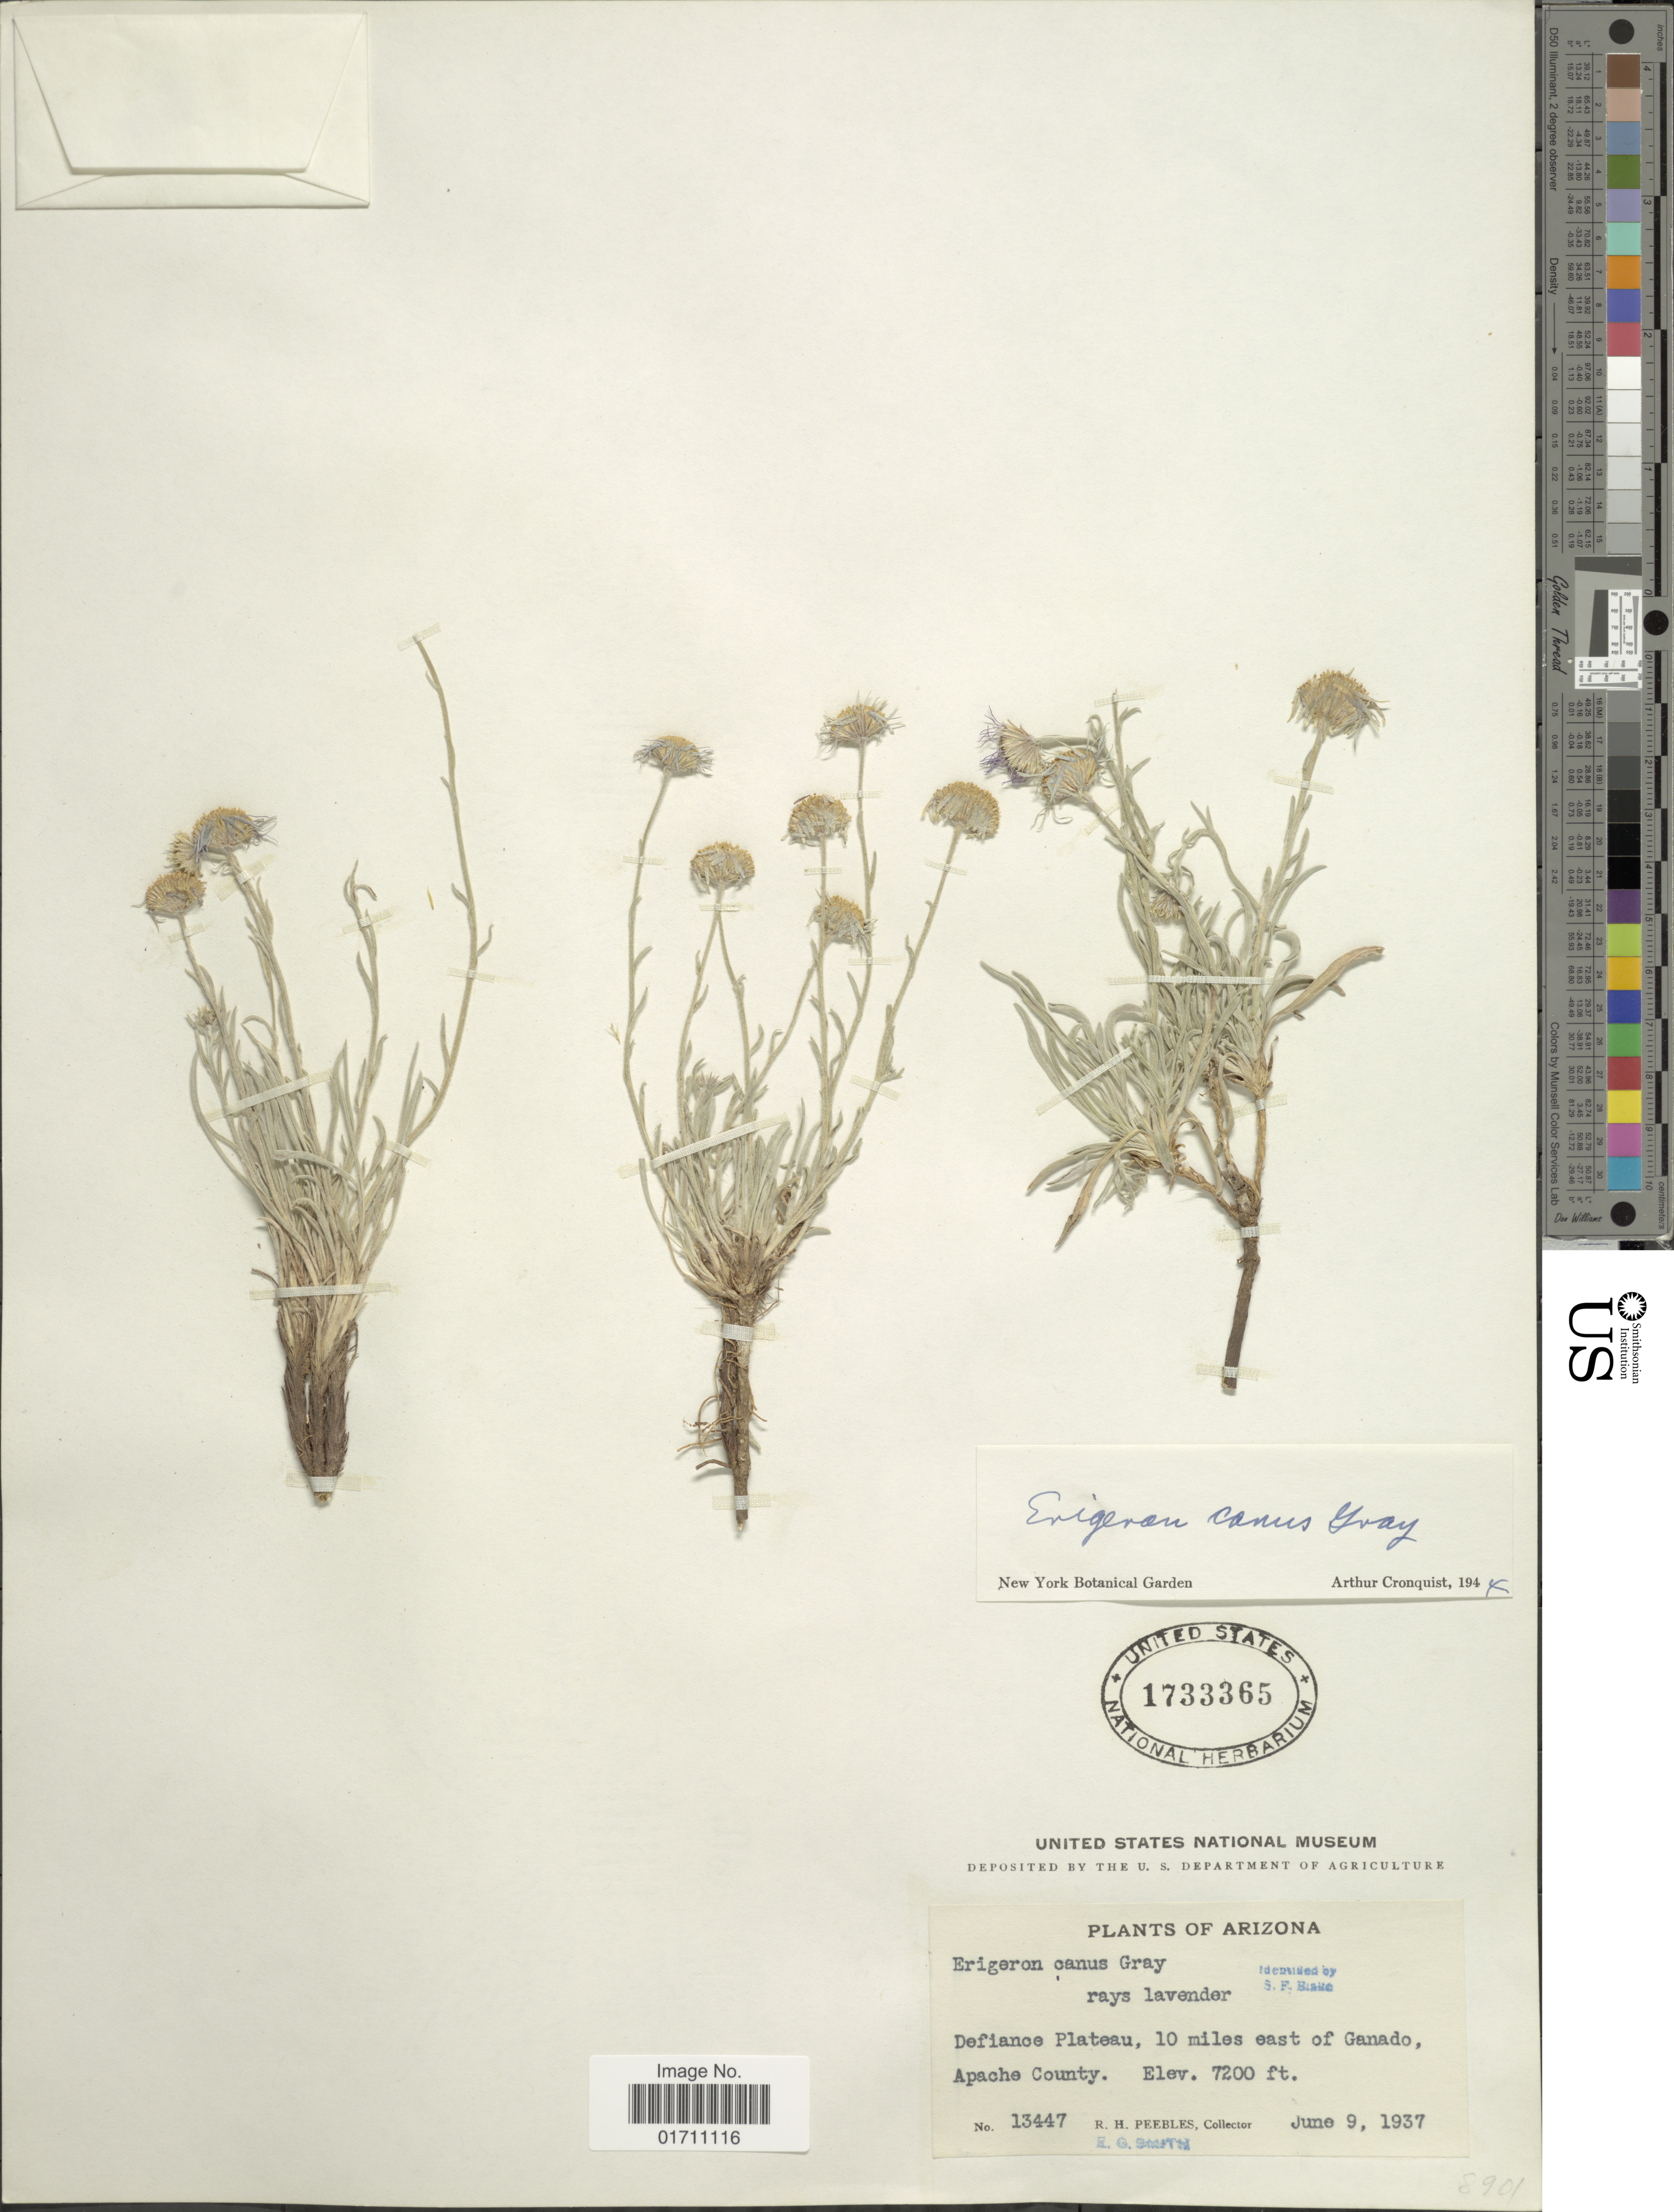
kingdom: Plantae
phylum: Tracheophyta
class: Magnoliopsida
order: Asterales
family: Asteraceae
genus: Erigeron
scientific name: Erigeron canus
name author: A. Gray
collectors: R. H. Peebles & R. C. Smith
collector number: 13447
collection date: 1937-06-09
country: United States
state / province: Arizona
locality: Defianche Plateau, 10 miles east of Ganado, Apache County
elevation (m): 2195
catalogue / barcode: US 1733365